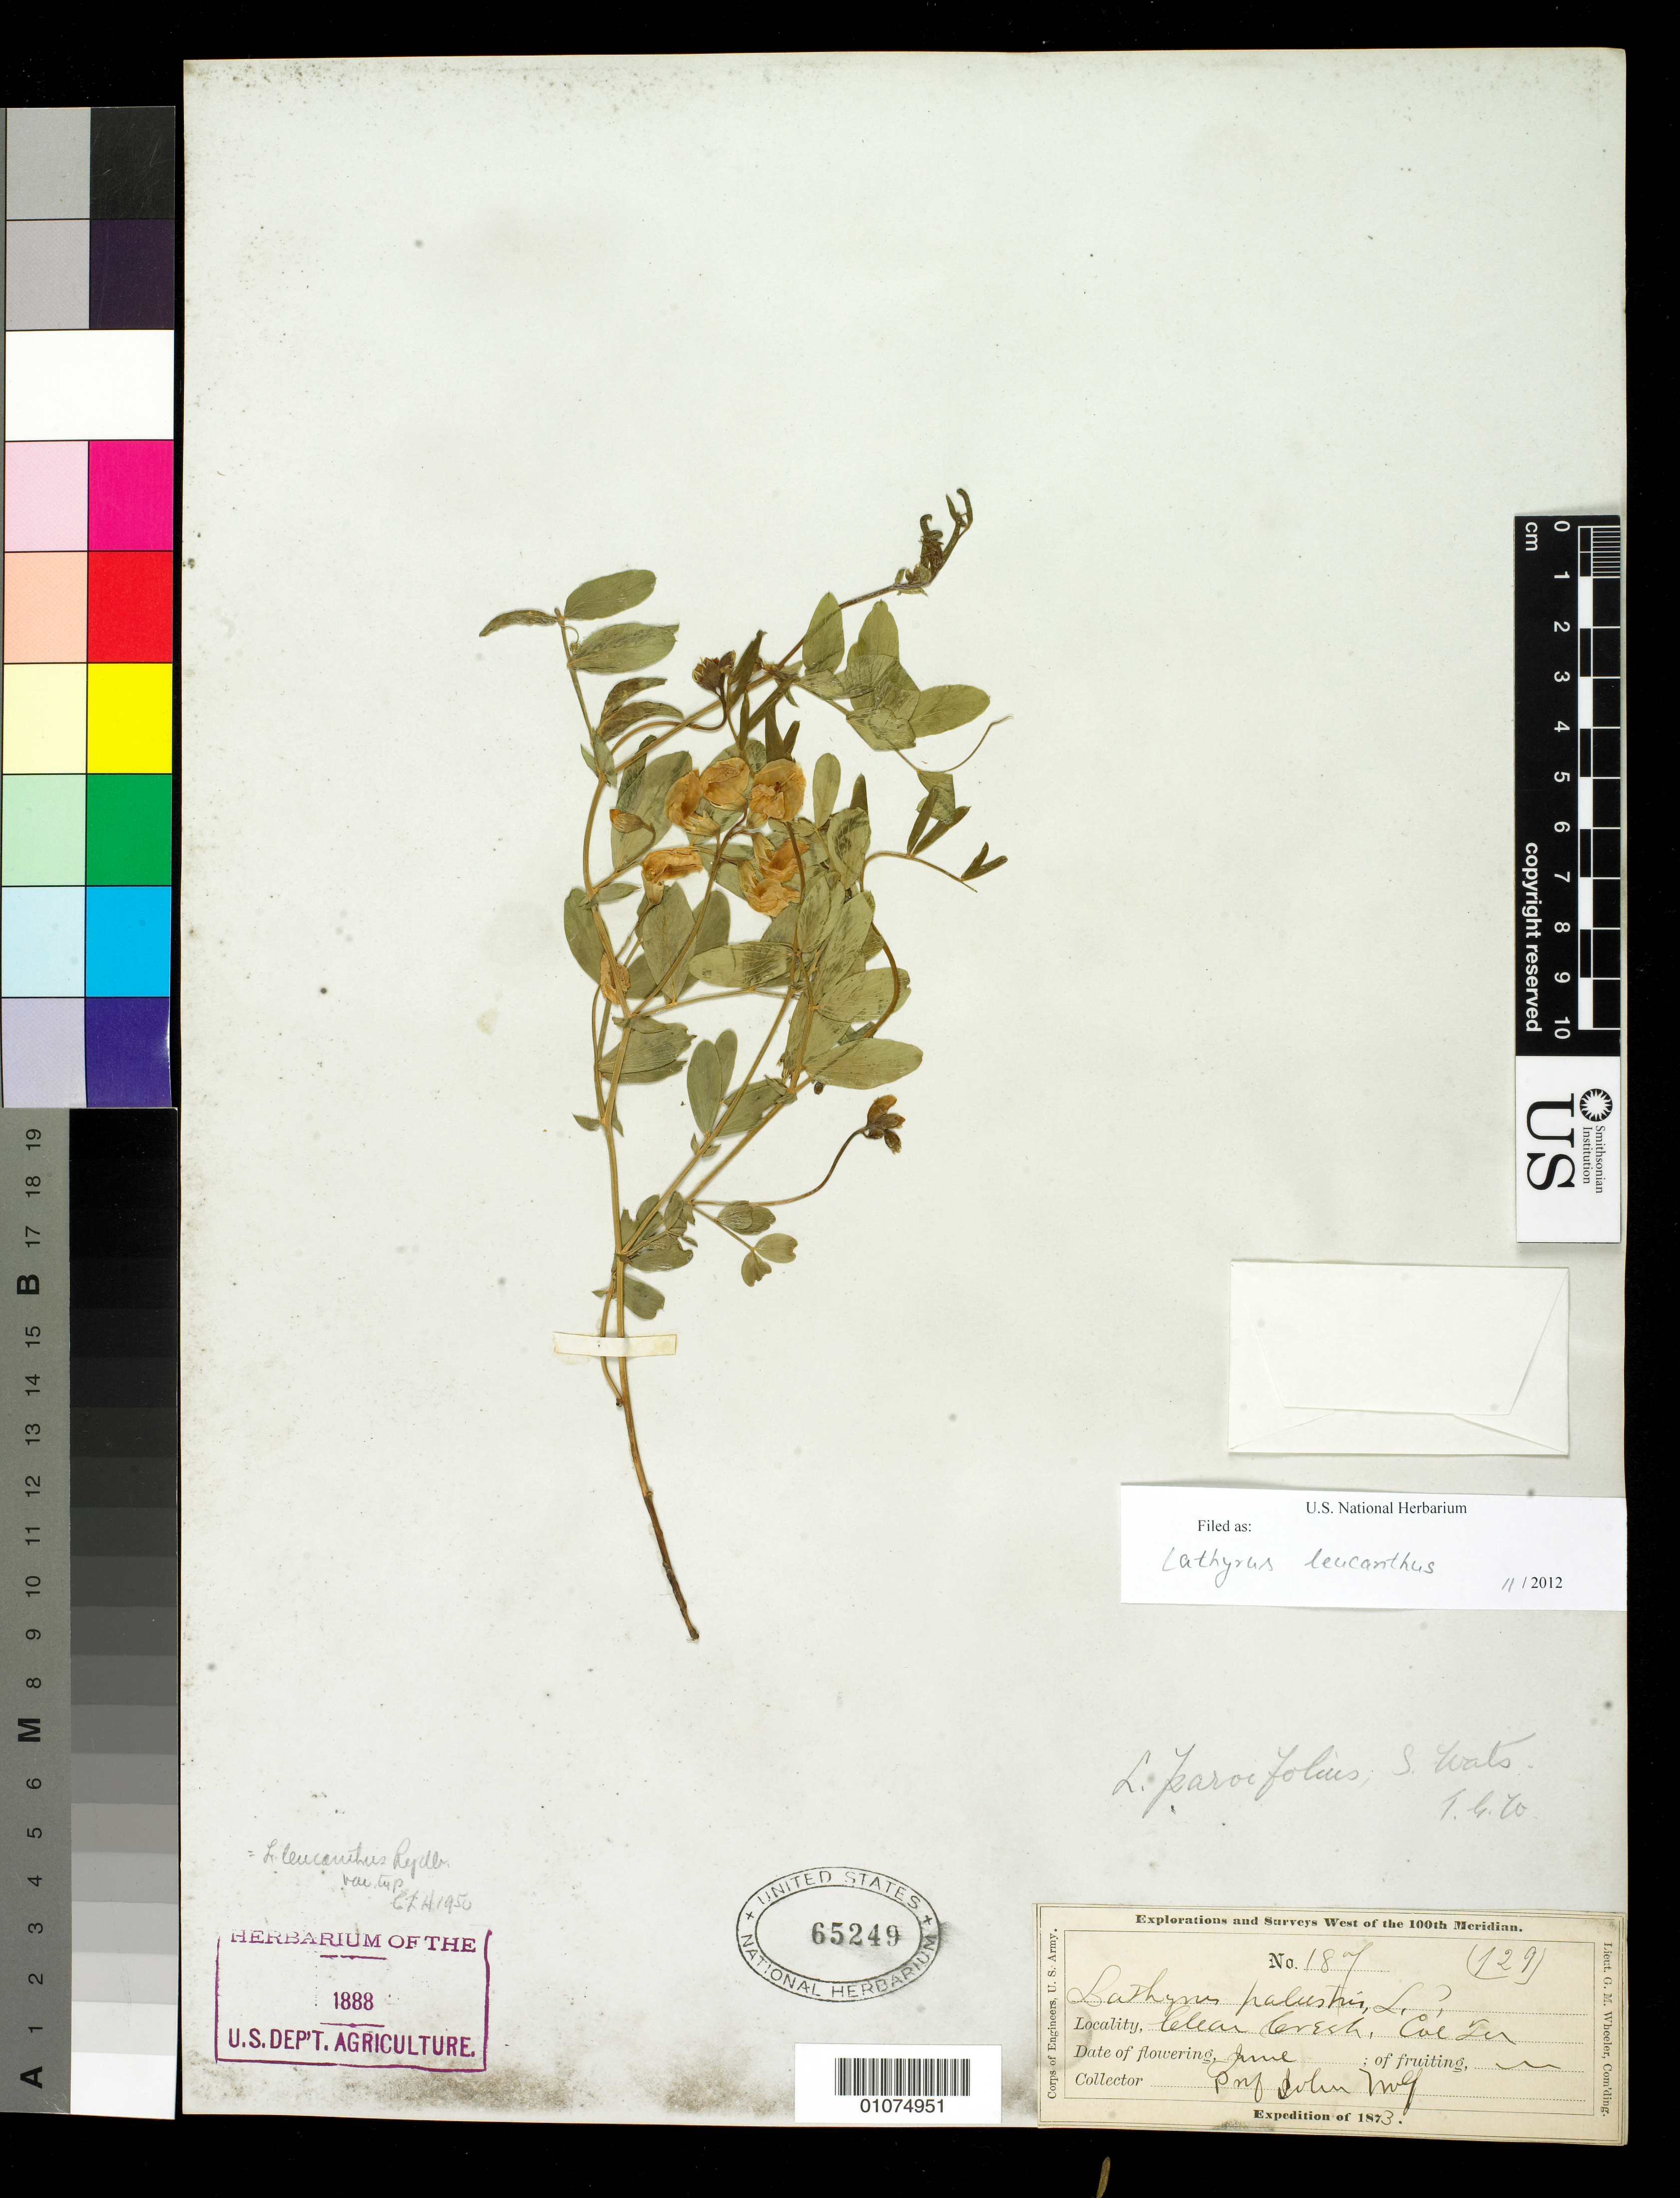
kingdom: Plantae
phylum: Tracheophyta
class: Magnoliopsida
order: Fabales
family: Fabaceae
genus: Lathyrus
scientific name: Lathyrus leucanthus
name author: Rydb.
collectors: J. Wolf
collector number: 187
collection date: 1873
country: United States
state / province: Colorado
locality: Clear Creek, Col Terr.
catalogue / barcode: US 65249